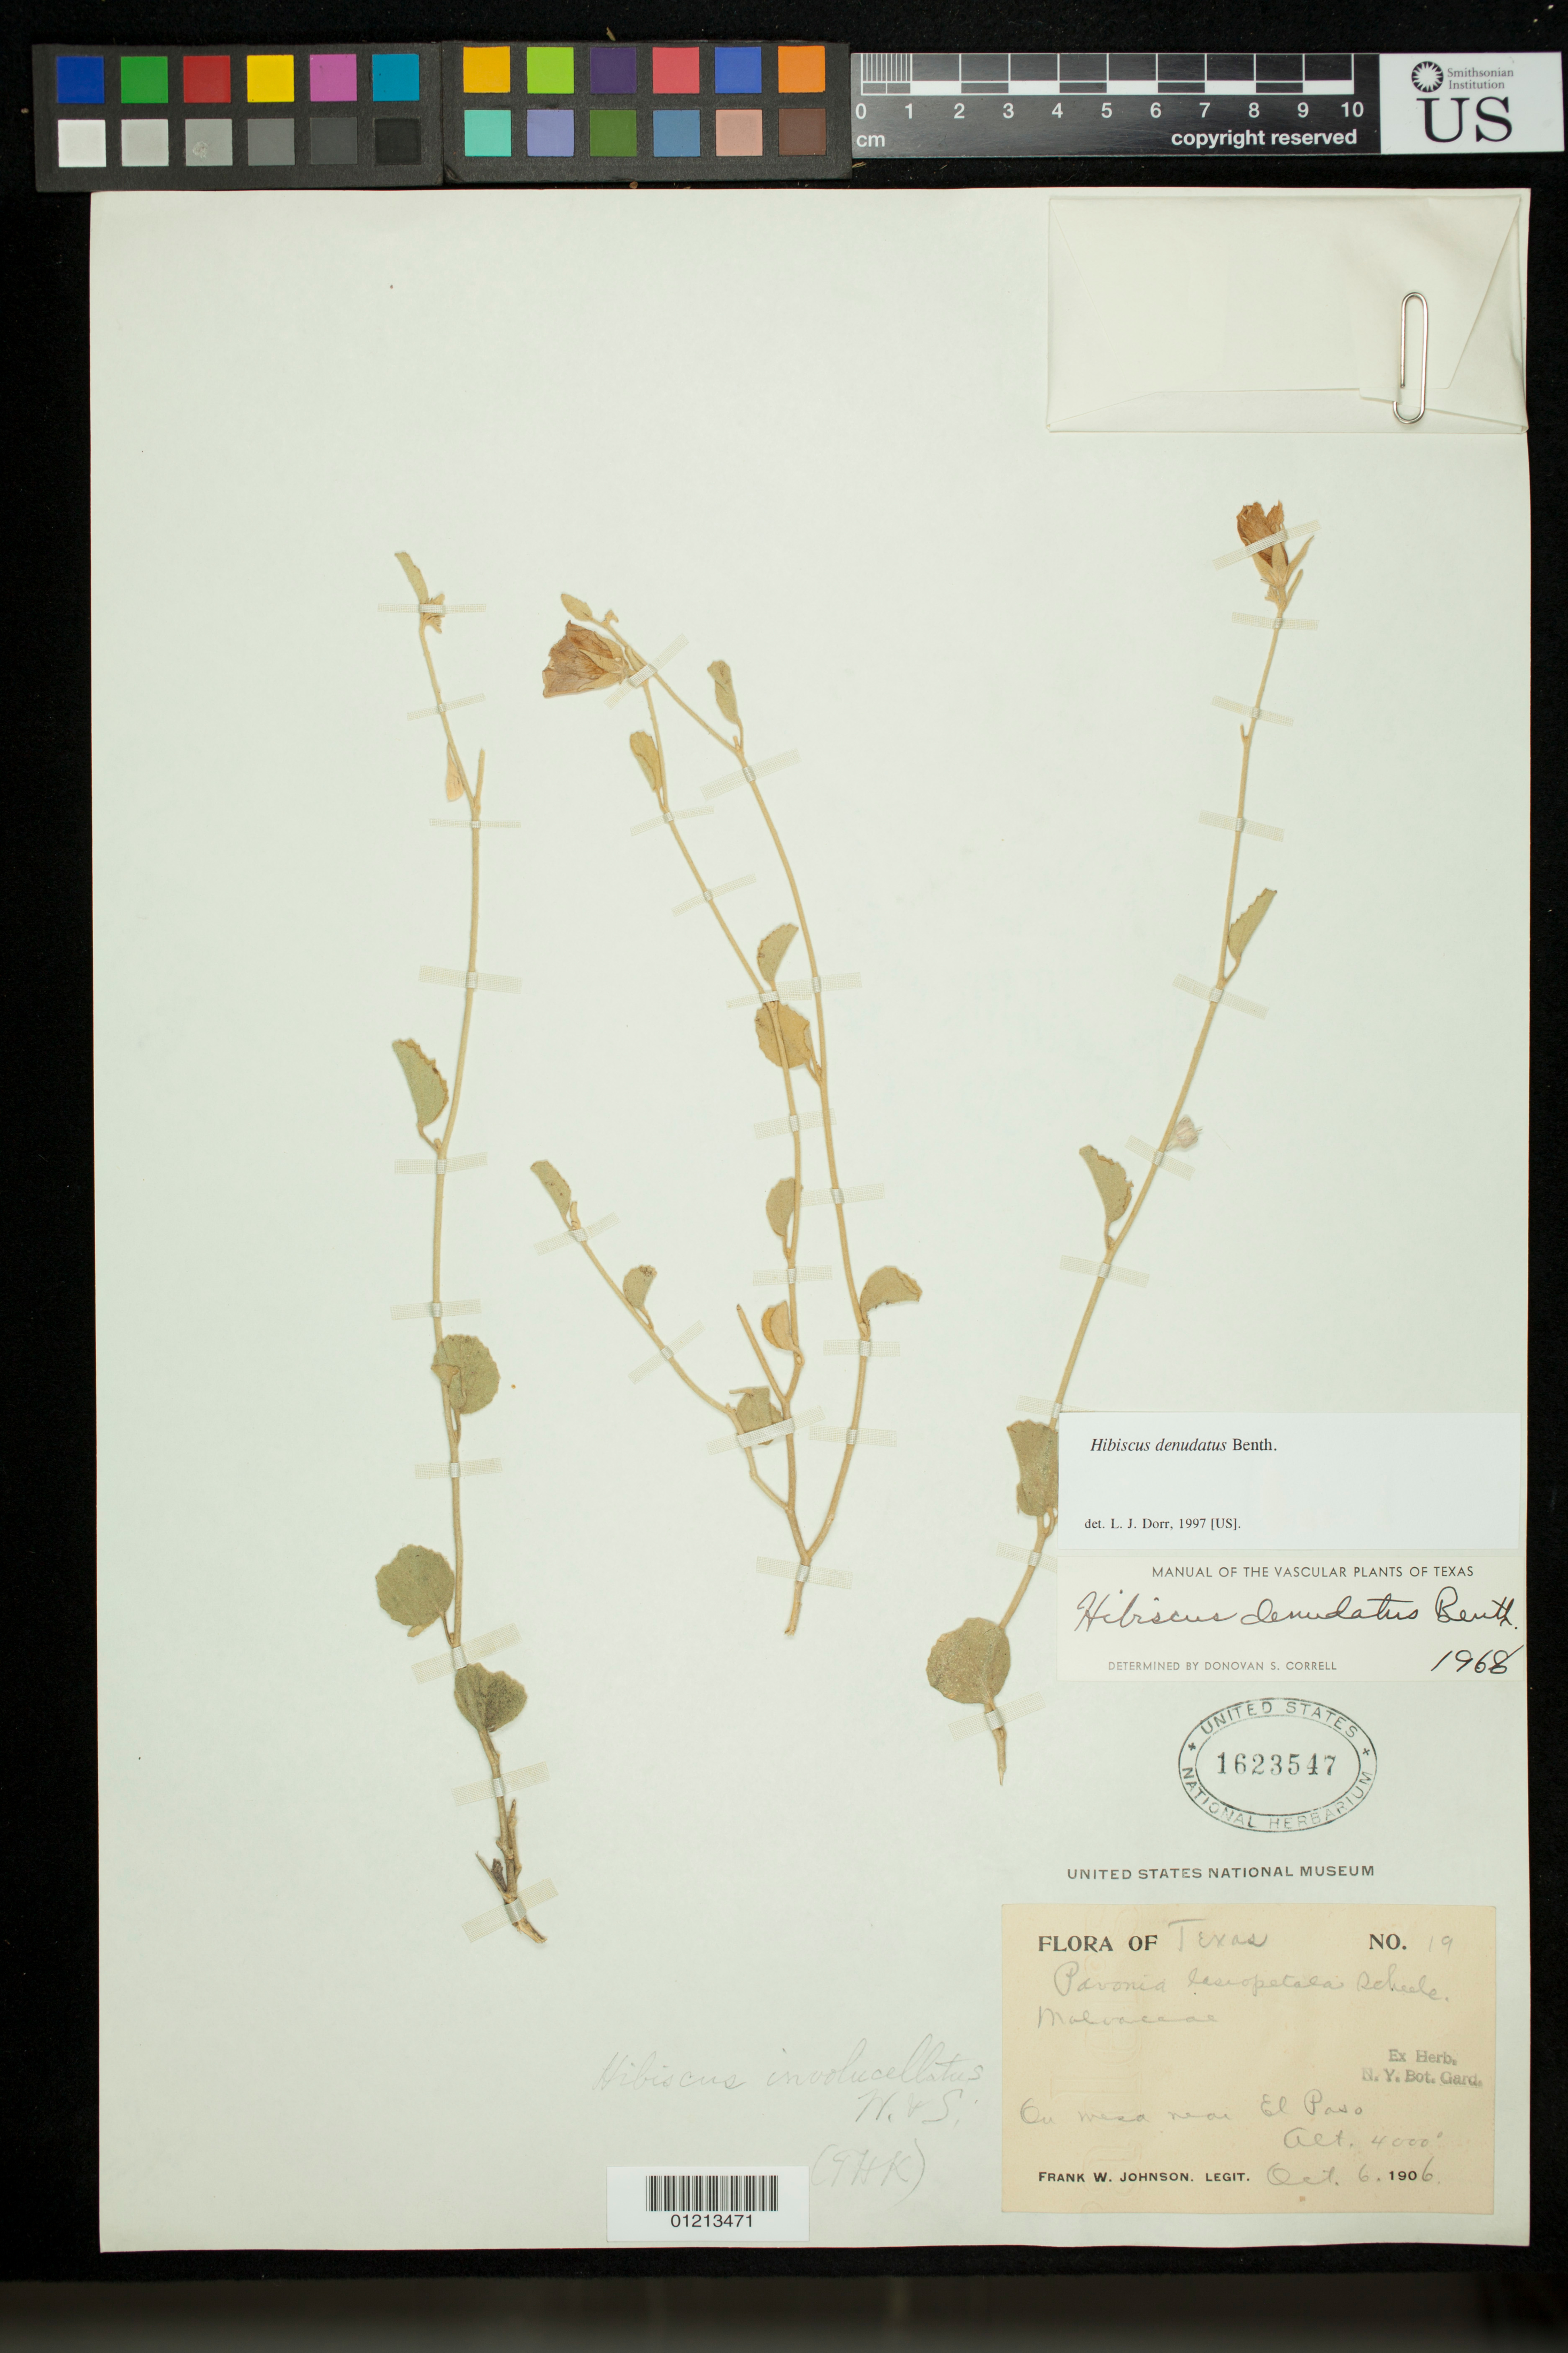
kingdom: Plantae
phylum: Tracheophyta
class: Magnoliopsida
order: Malvales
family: Malvaceae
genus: Hibiscus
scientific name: Hibiscus denudatus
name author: Benth.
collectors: F. W. Johnson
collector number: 19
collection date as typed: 10 Jun 1906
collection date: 1906-06-10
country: United States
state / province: Texas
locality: On mesa near El Paso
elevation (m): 1219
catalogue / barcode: US 1623547